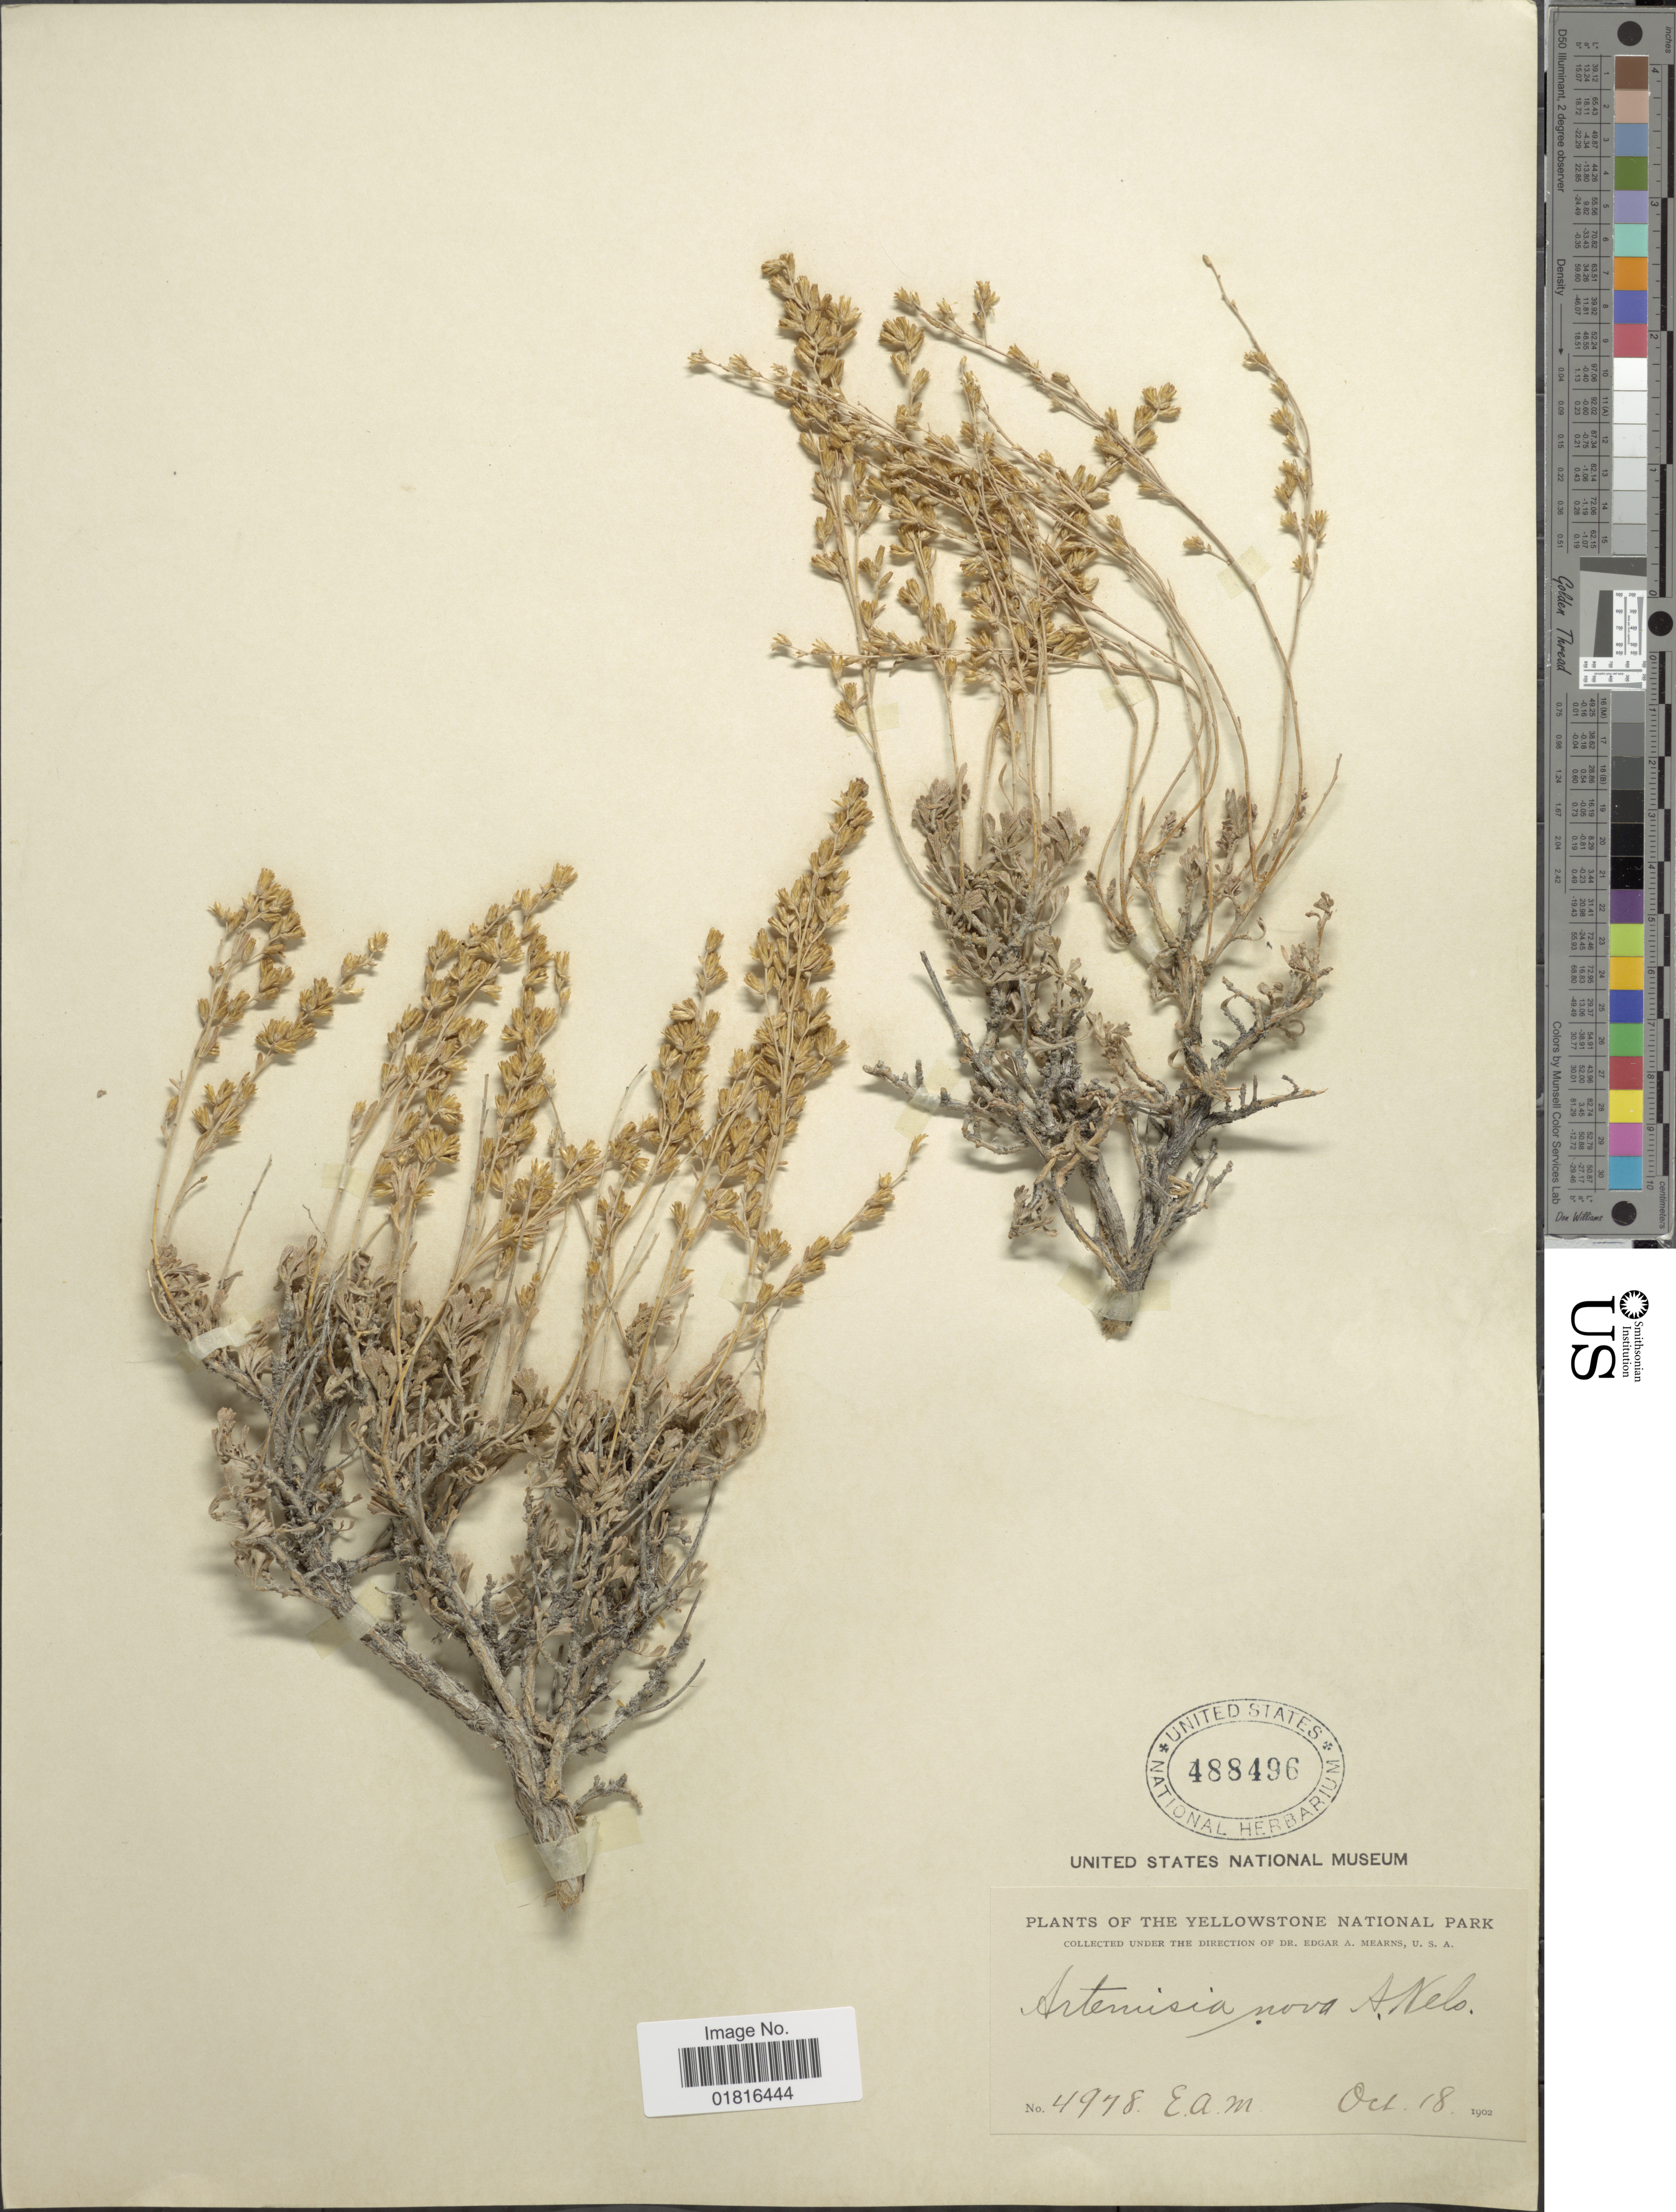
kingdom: Plantae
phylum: Tracheophyta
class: Magnoliopsida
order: Asterales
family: Asteraceae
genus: Artemisia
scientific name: Artemisia nova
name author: A. Nelson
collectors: E. A. Mearns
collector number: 4978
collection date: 1902-10-18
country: United States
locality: The Yellowstone National Park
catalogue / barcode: US 488496